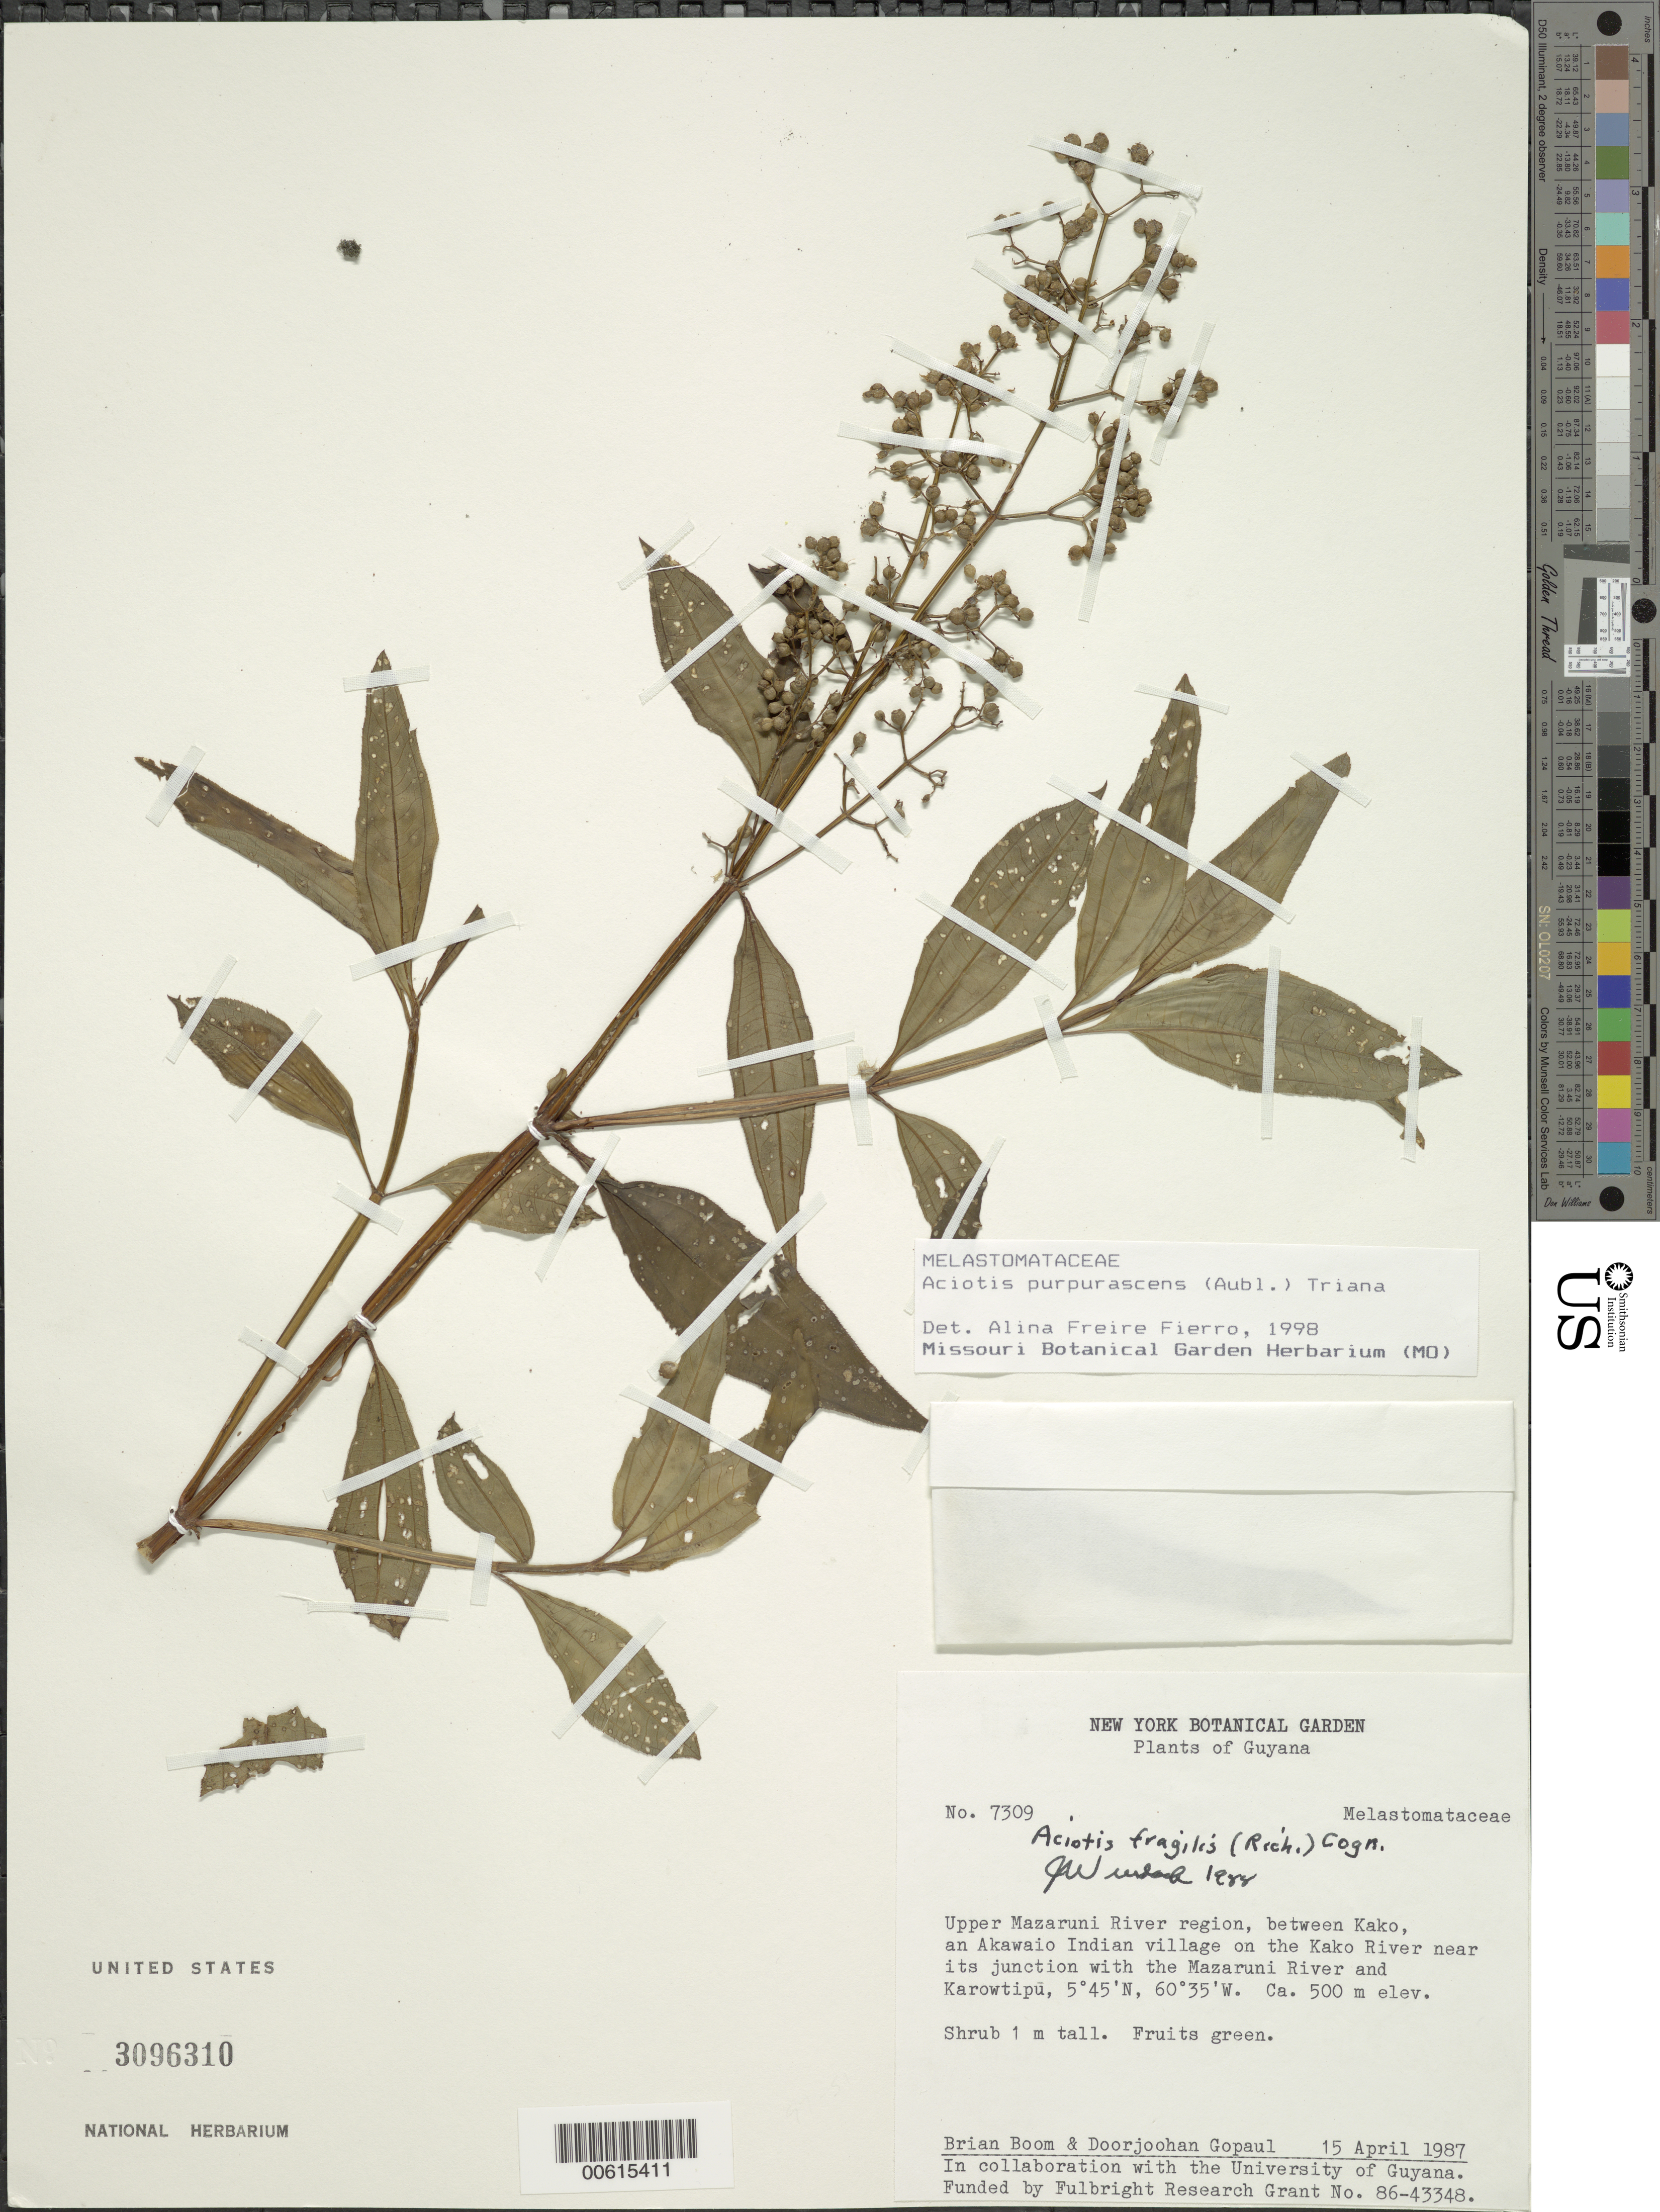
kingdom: Plantae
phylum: Tracheophyta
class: Magnoliopsida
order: Myrtales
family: Melastomataceae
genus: Aciotis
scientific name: Aciotis purpurascens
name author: (Aubl.) Triana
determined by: Freire-Fierro, A.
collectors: B. M. Boom & D. Gopaul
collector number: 7309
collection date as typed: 15-Apr-87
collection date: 1987-04-15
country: Guyana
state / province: Cuyuni-Mazaruni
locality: Kako Village vic., upper Mazaruni River region, on Kako R. near jct with Mazaruni R.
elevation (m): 500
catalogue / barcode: US 3096310